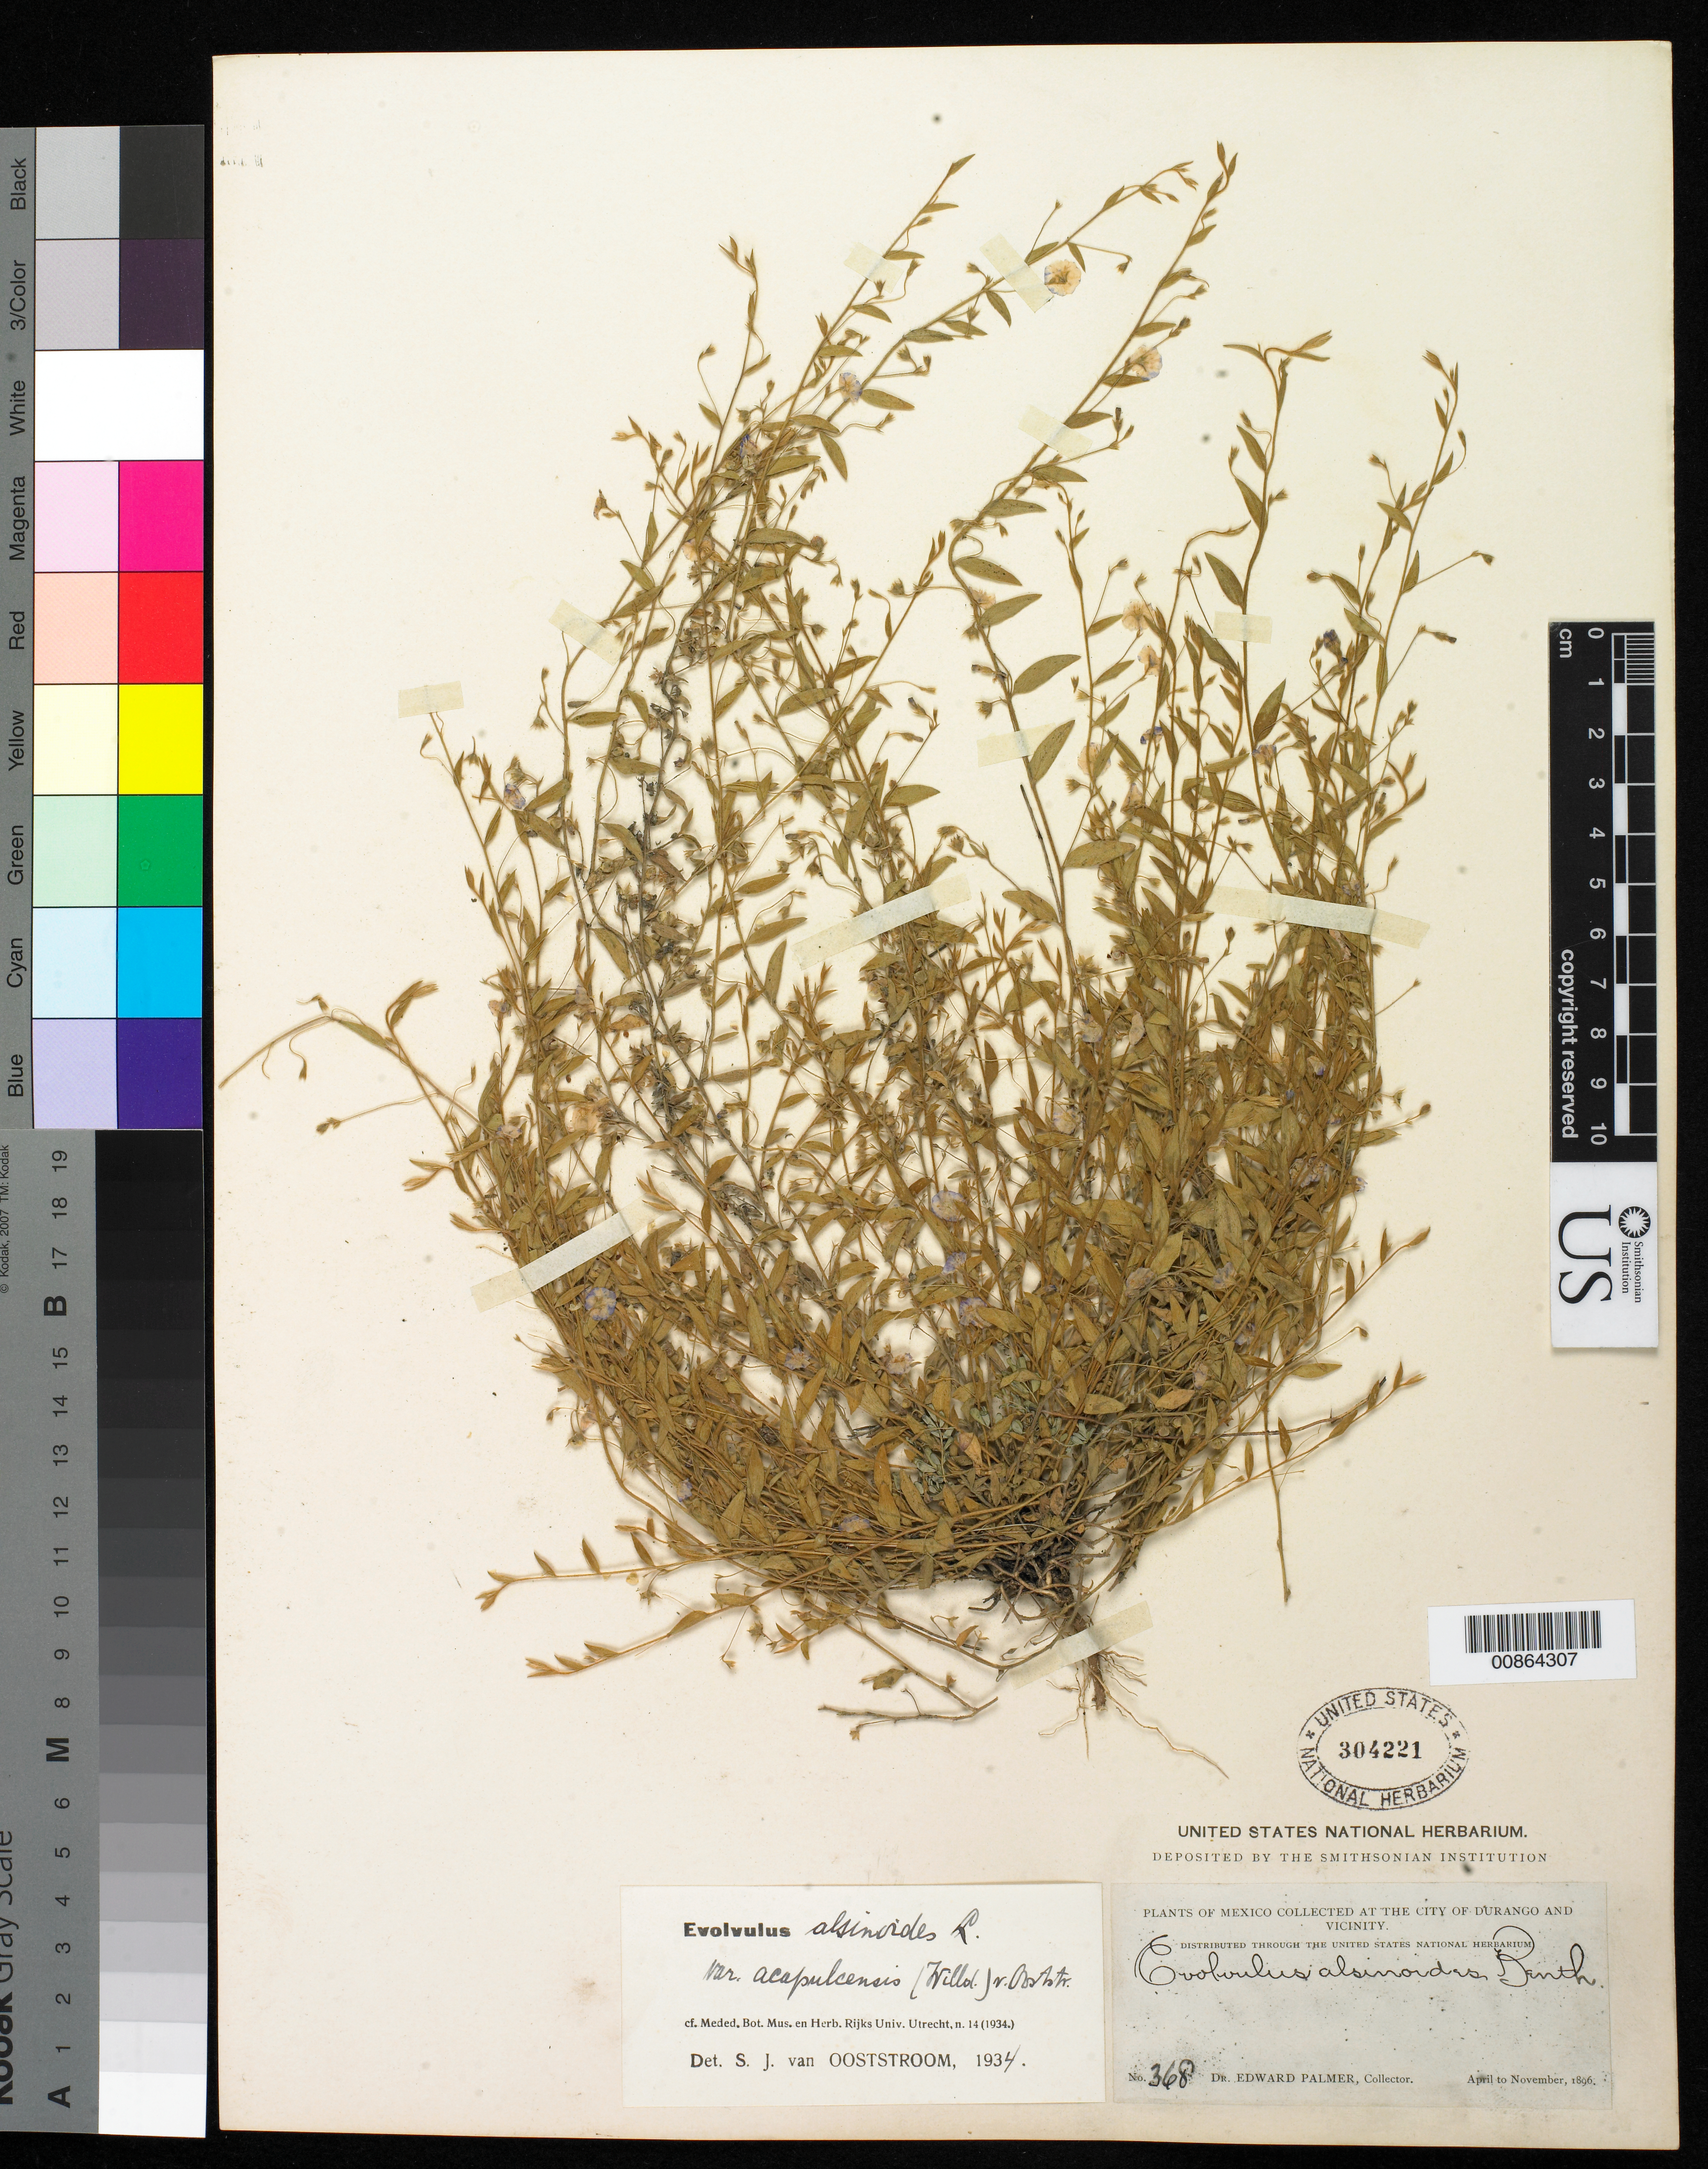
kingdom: Plantae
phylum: Tracheophyta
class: Magnoliopsida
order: Solanales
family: Convolvulaceae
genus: Evolvulus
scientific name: Evolvulus alsinoides var. acapulcensis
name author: (Willd. ex Schult.) Ooststr.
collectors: E. Palmer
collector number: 368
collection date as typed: Apr 1896 to -- Nov 1896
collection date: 1896-04/1896-11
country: Mexico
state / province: Durango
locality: City of Durango and vicinity.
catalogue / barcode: US 304221